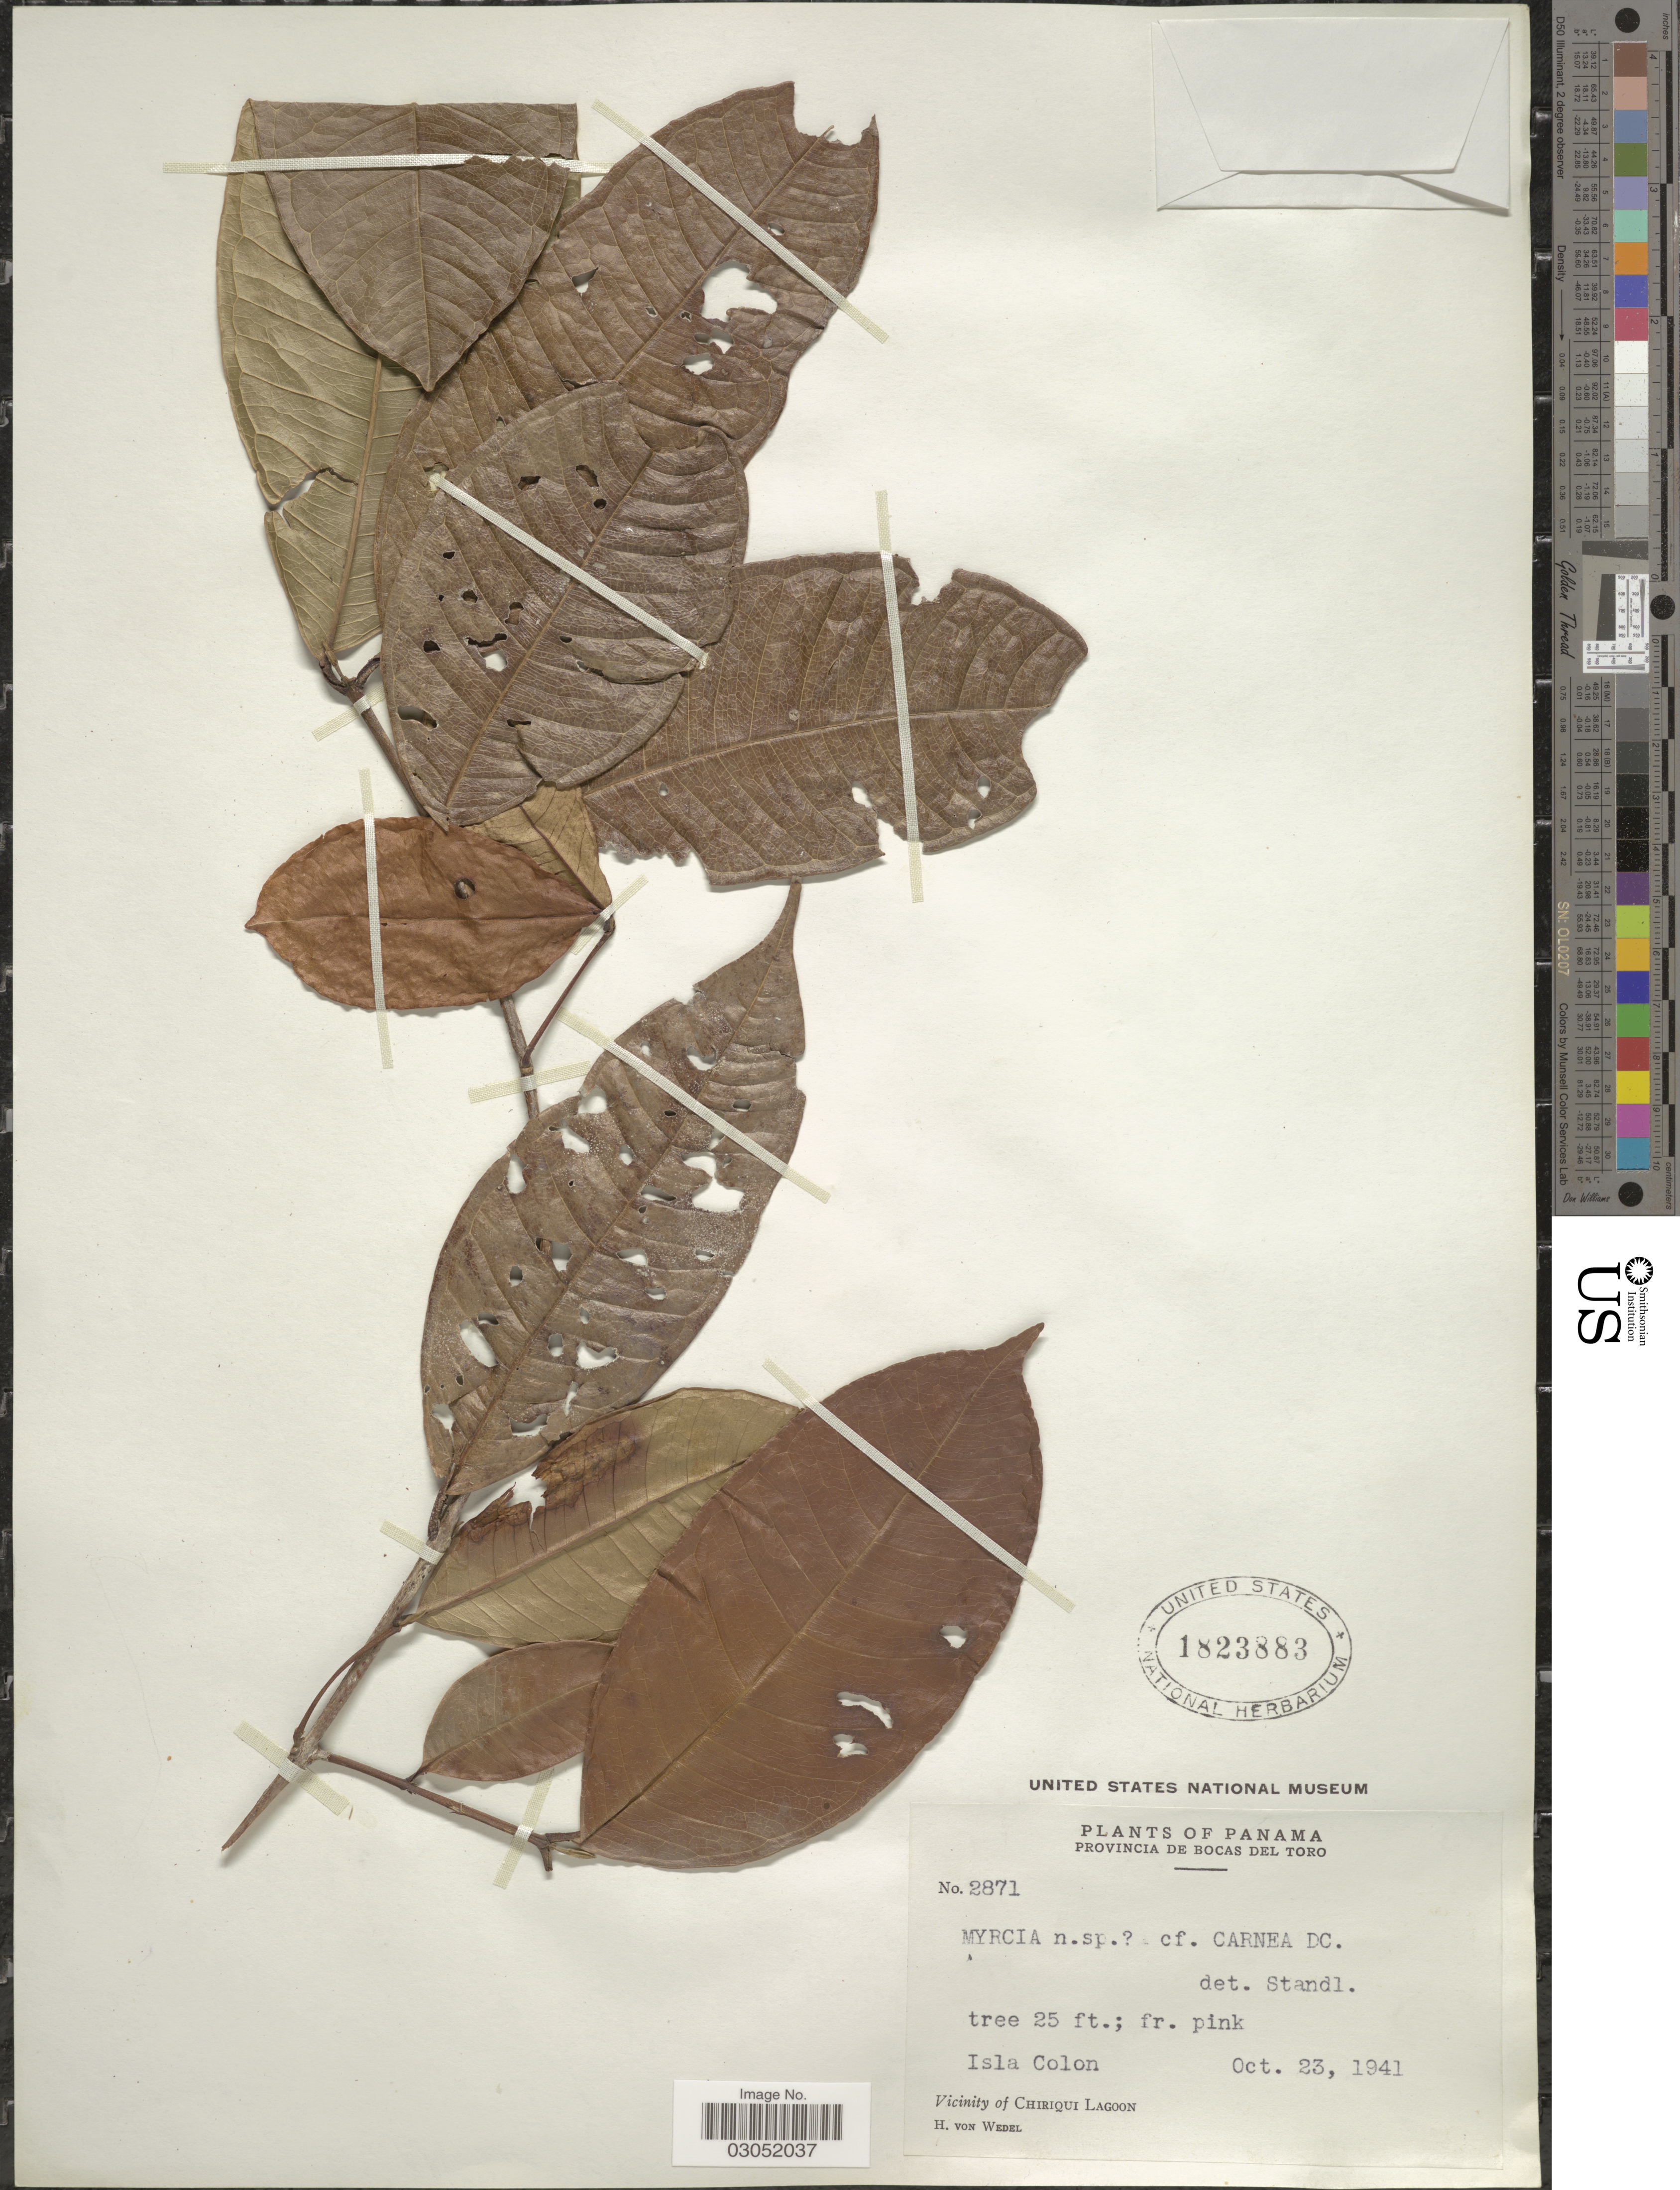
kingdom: Plantae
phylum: Tracheophyta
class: Magnoliopsida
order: Myrtales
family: Myrtaceae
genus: Myrcia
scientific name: Myrcia sp.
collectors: H. von Wedel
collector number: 2871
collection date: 1941-10-23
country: Panama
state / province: Bocas del Toro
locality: Isla Colon. Vicinity of Chiriqui Lagoon.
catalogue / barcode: US 1823883